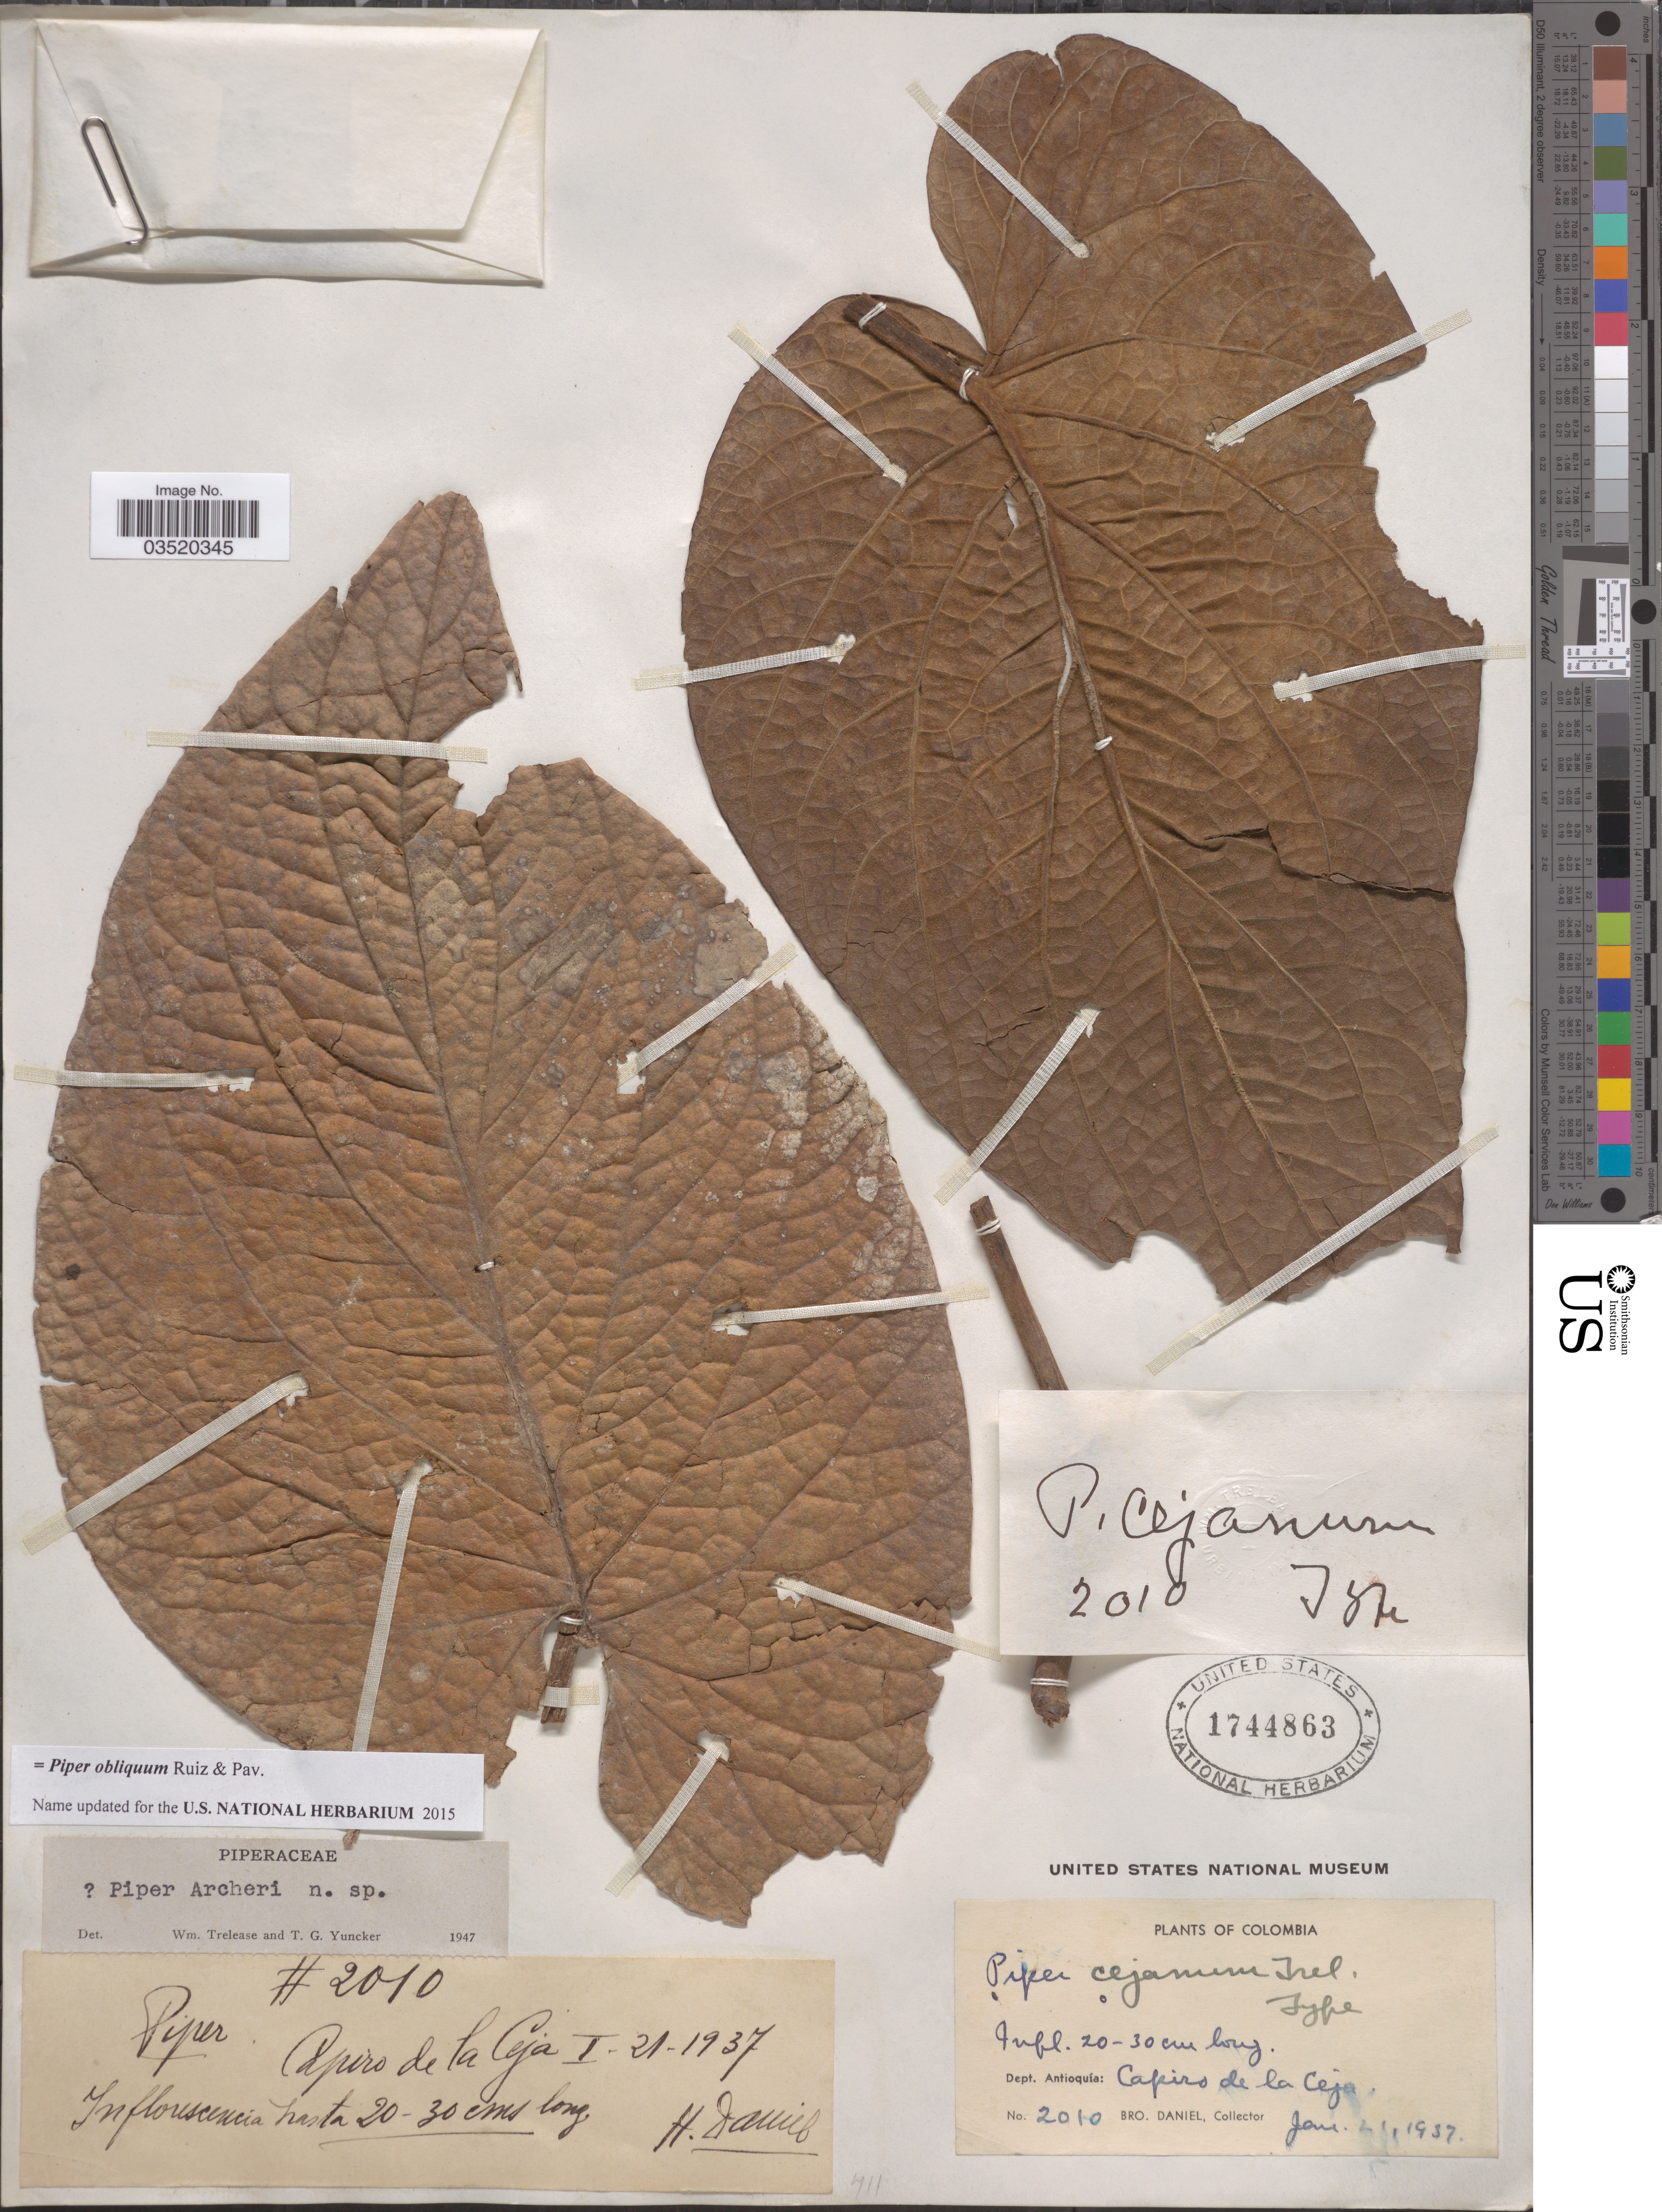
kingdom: Plantae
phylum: Tracheophyta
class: Magnoliopsida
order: Piperales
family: Piperaceae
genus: Piper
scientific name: Piper obliquum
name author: Ruiz & Pav.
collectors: Bro. Daniel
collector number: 2010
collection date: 1937-01-21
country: Colombia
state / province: Antioquia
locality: Dept. Antioquia: Capiro de la Ceja.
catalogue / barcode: US 1744863